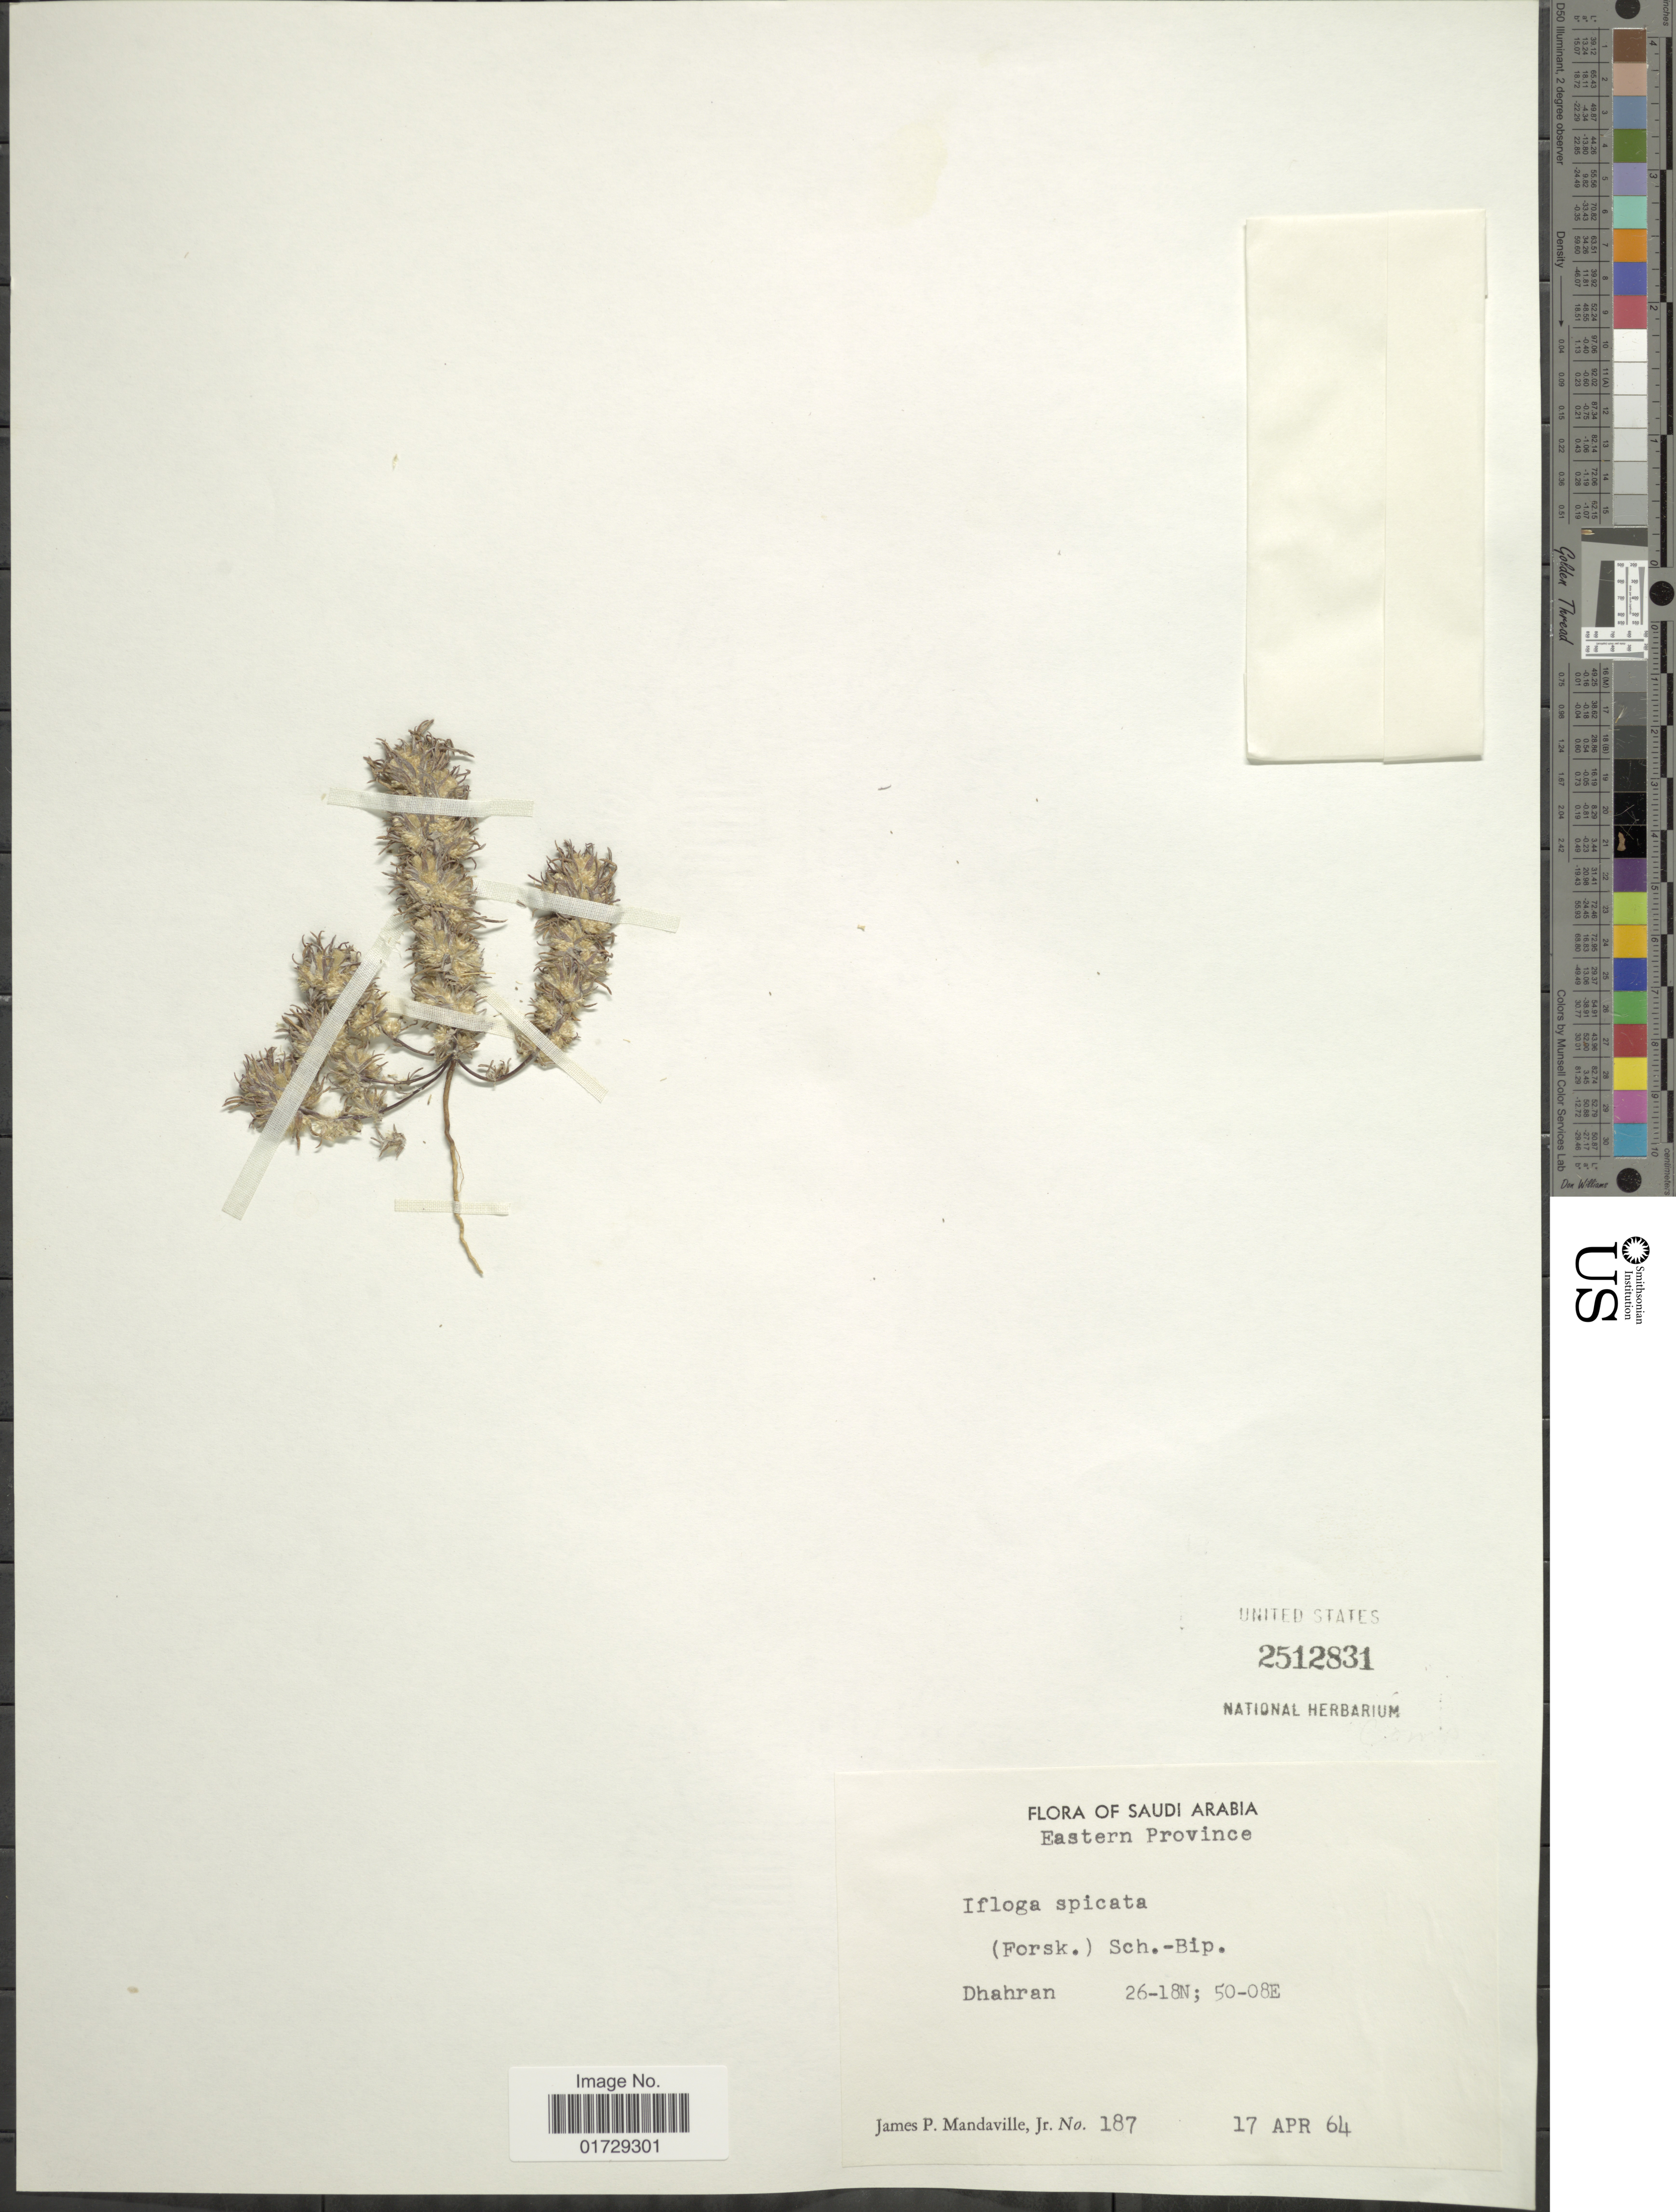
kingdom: Plantae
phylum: Tracheophyta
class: Magnoliopsida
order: Asterales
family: Asteraceae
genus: Ifloga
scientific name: Ifloga spicata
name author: (Forssk.) Sch. Bip.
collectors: J. Mandaville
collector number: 187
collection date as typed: Transcribed d/m/y: 17/4/64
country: Saudi Arabia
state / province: Ash Sharqiyah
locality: Eastern Province, Dhahran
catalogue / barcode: US 2512831